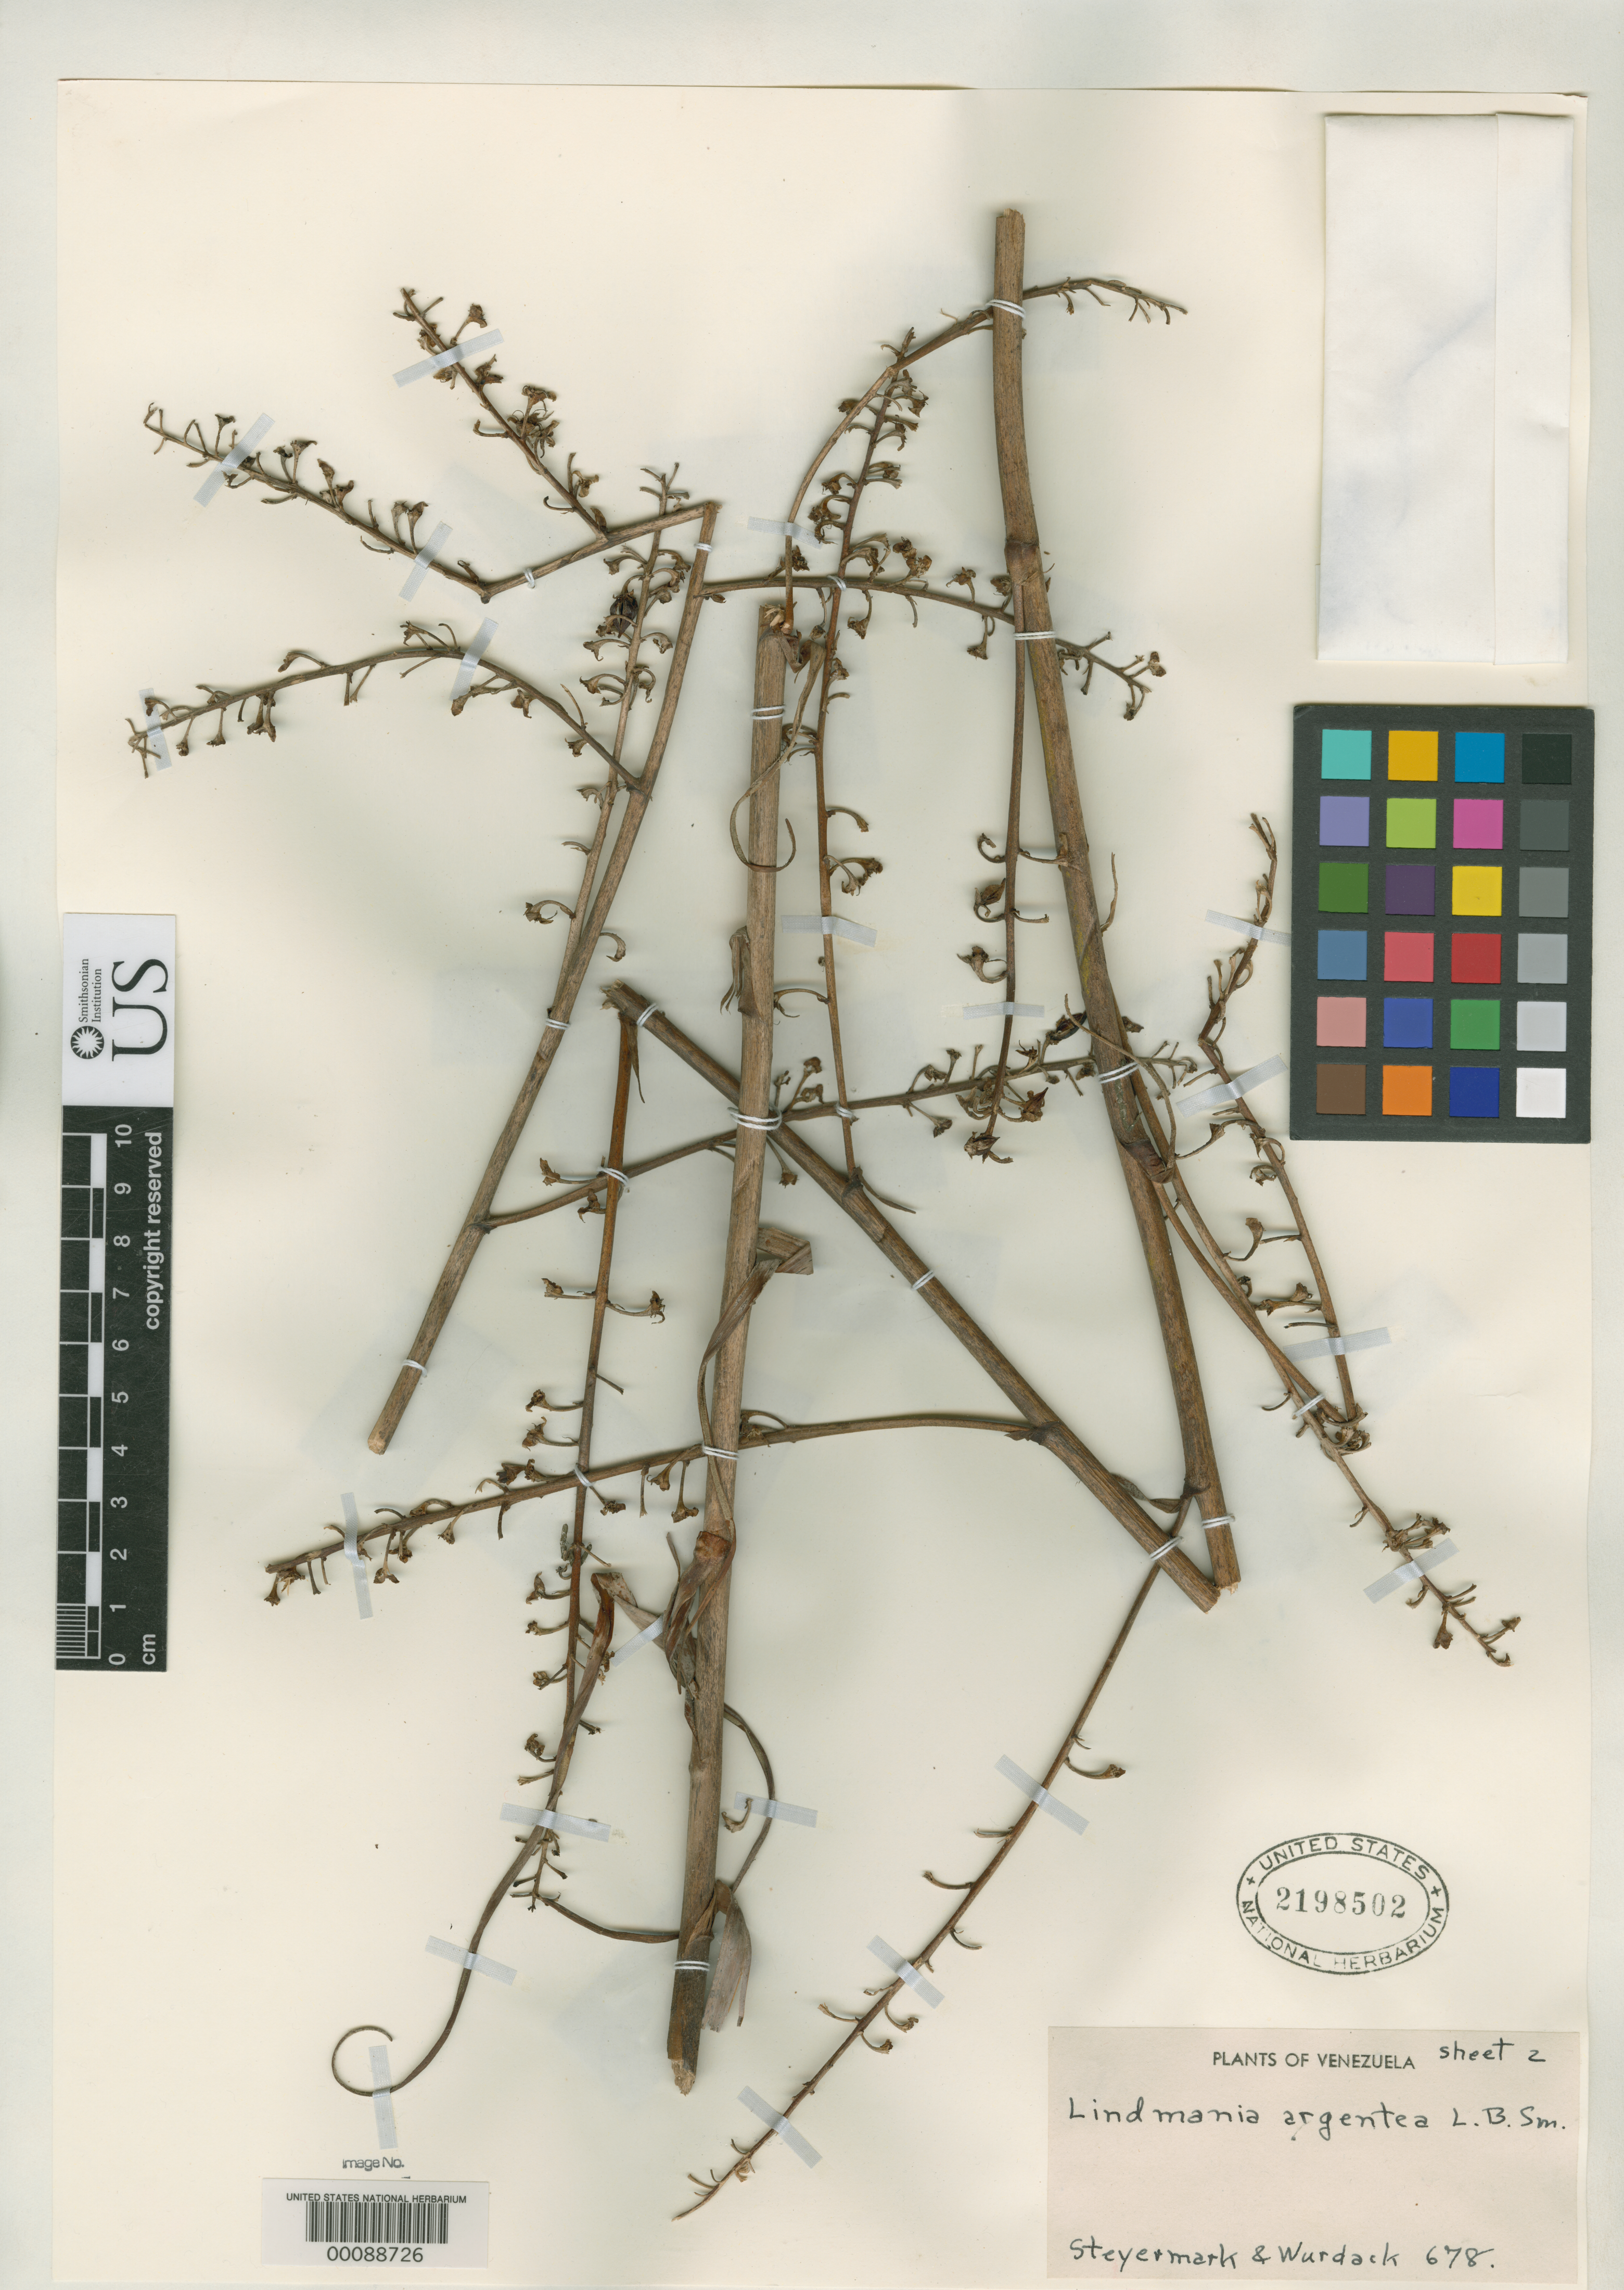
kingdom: Plantae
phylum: Tracheophyta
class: Liliopsida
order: Poales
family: Bromeliaceae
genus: Lindmania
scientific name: Lindmania argentea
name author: L.B. Sm.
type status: Holotype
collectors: J. Steyermark & J. J. Wurdack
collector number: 678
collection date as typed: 09 Feb 1955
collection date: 1955-02-09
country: Venezuela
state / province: Bolivar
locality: Chimanta Massif, Torono-Tepui.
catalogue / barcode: US 2198502